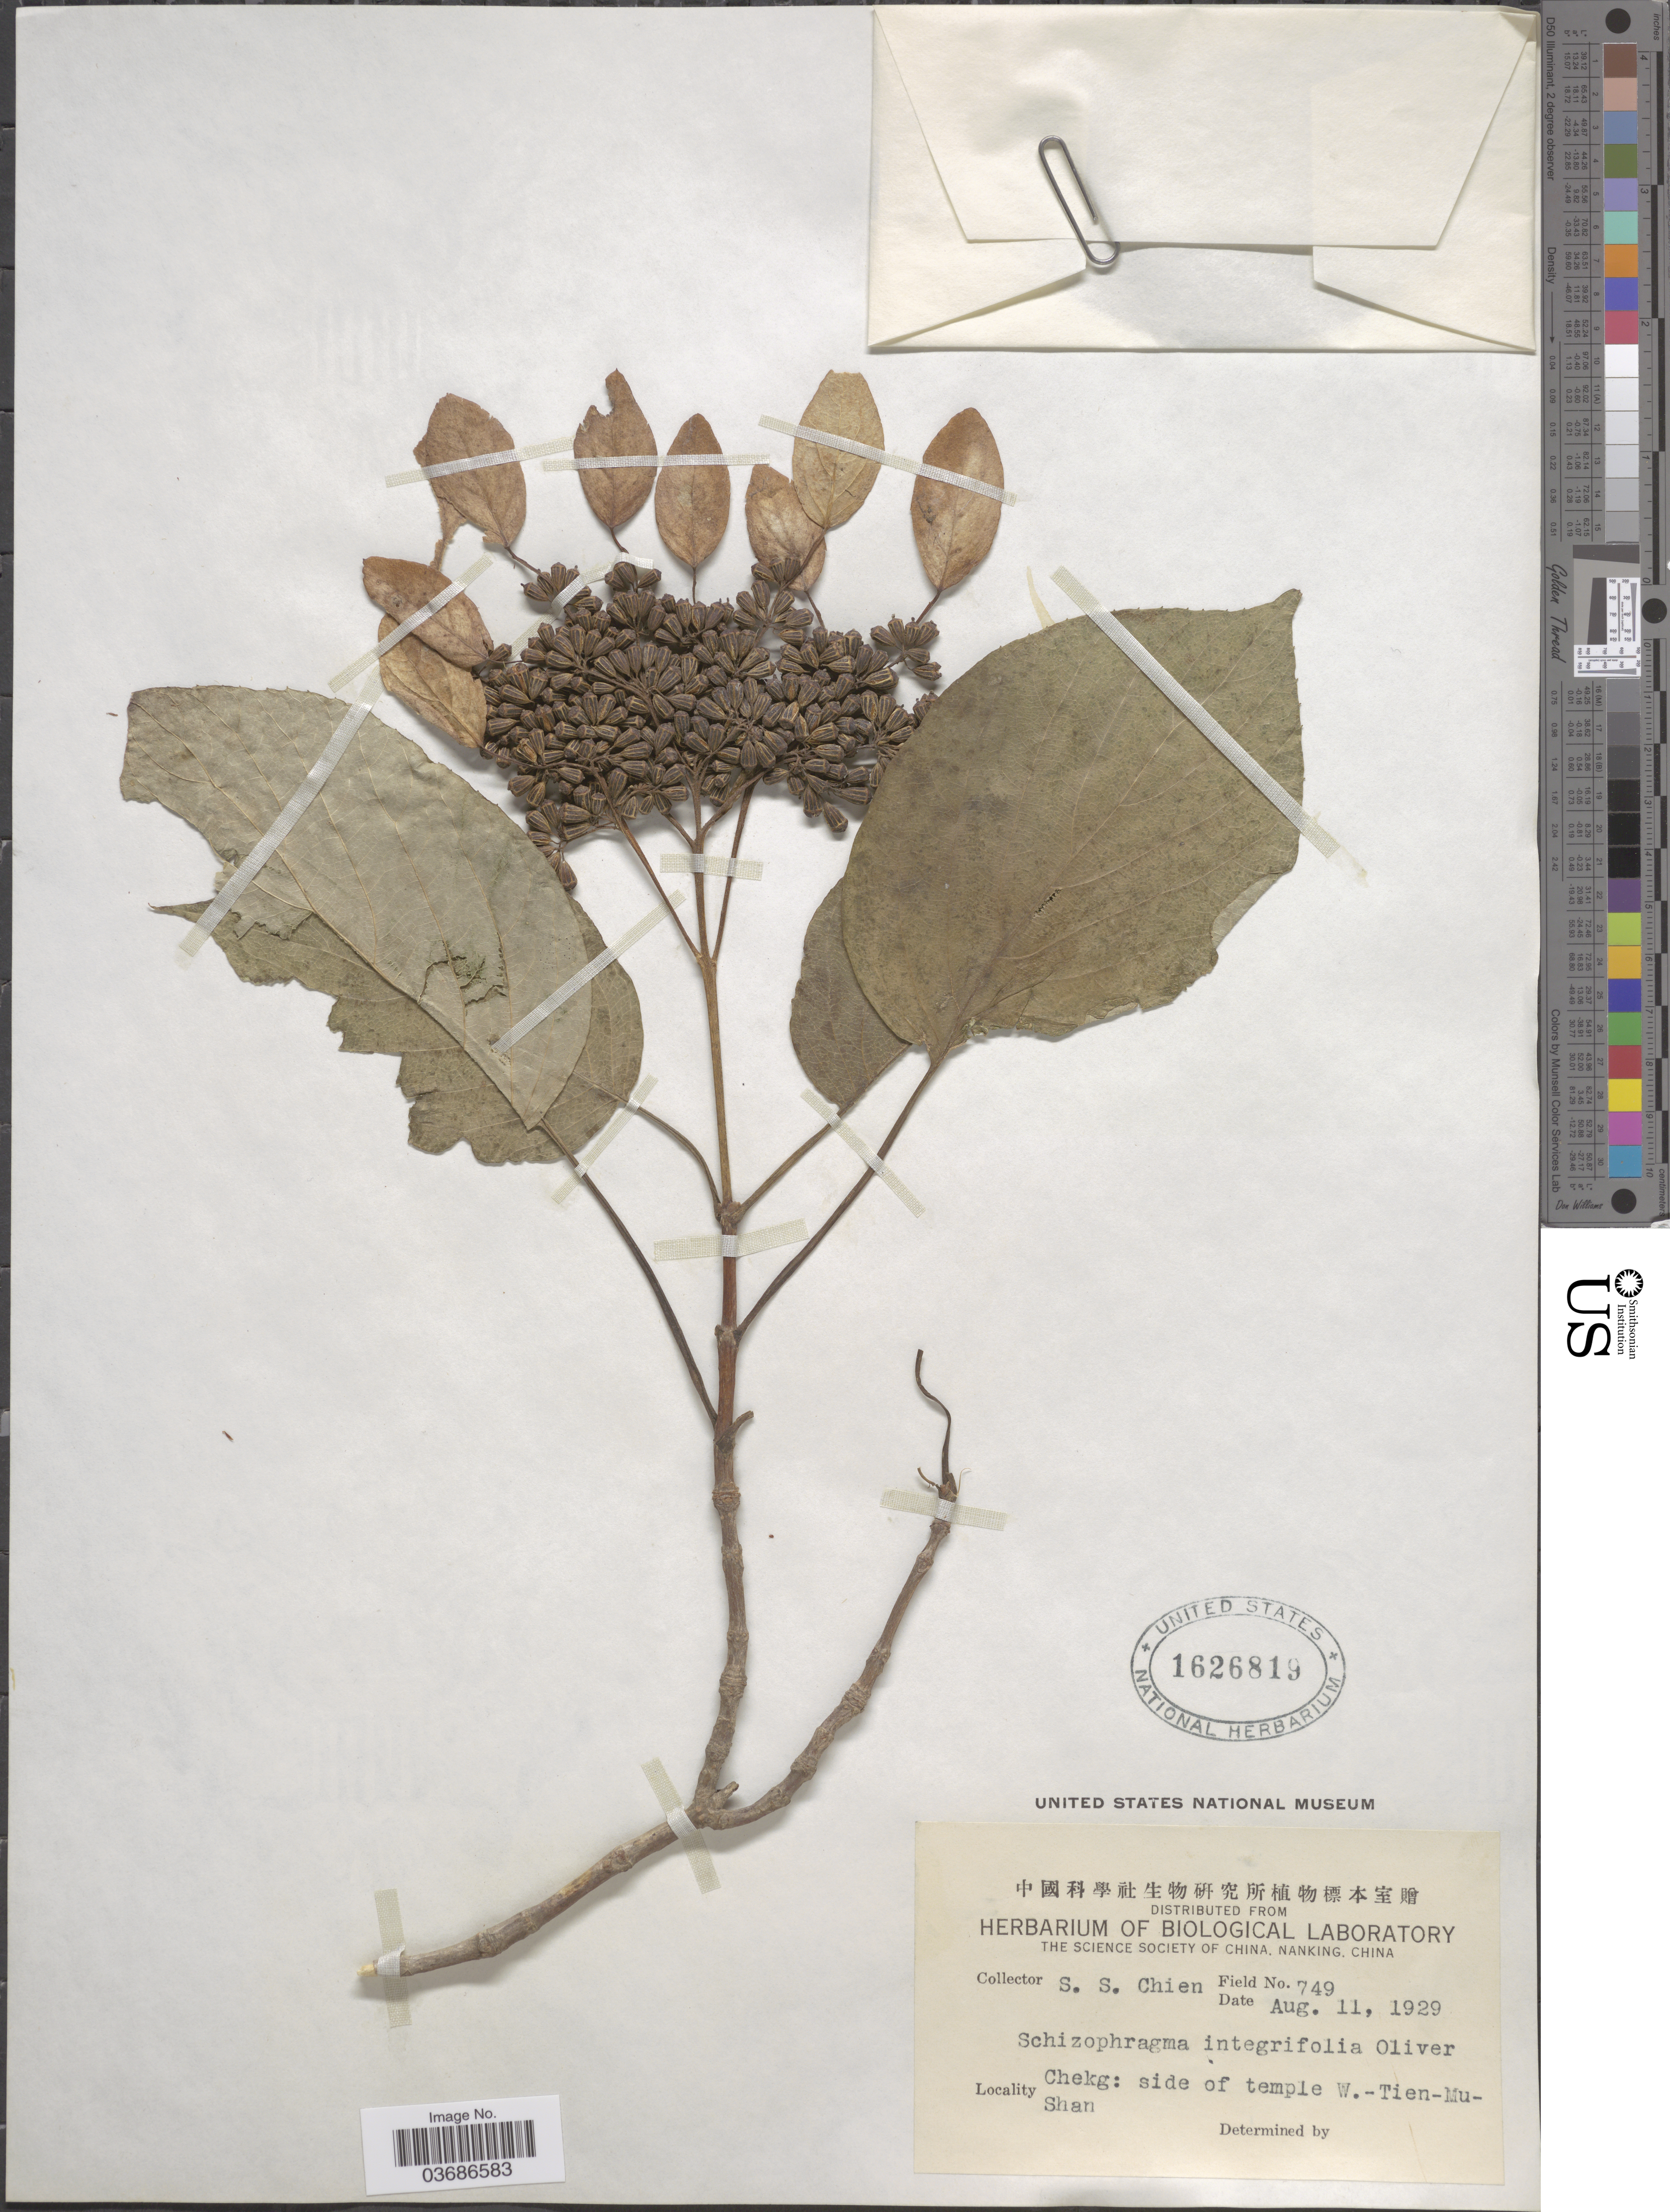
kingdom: Plantae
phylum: Tracheophyta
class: Magnoliopsida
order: Cornales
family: Hydrangeaceae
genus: Hydrangea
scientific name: Hydrangea ampla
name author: (Chun) Y. De Smet & Granados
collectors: S. Chien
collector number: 749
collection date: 1929-08-11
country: China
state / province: Zhejiang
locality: Chekg: side of temple W.-Tien-Mu-Shan.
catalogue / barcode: US 1626819